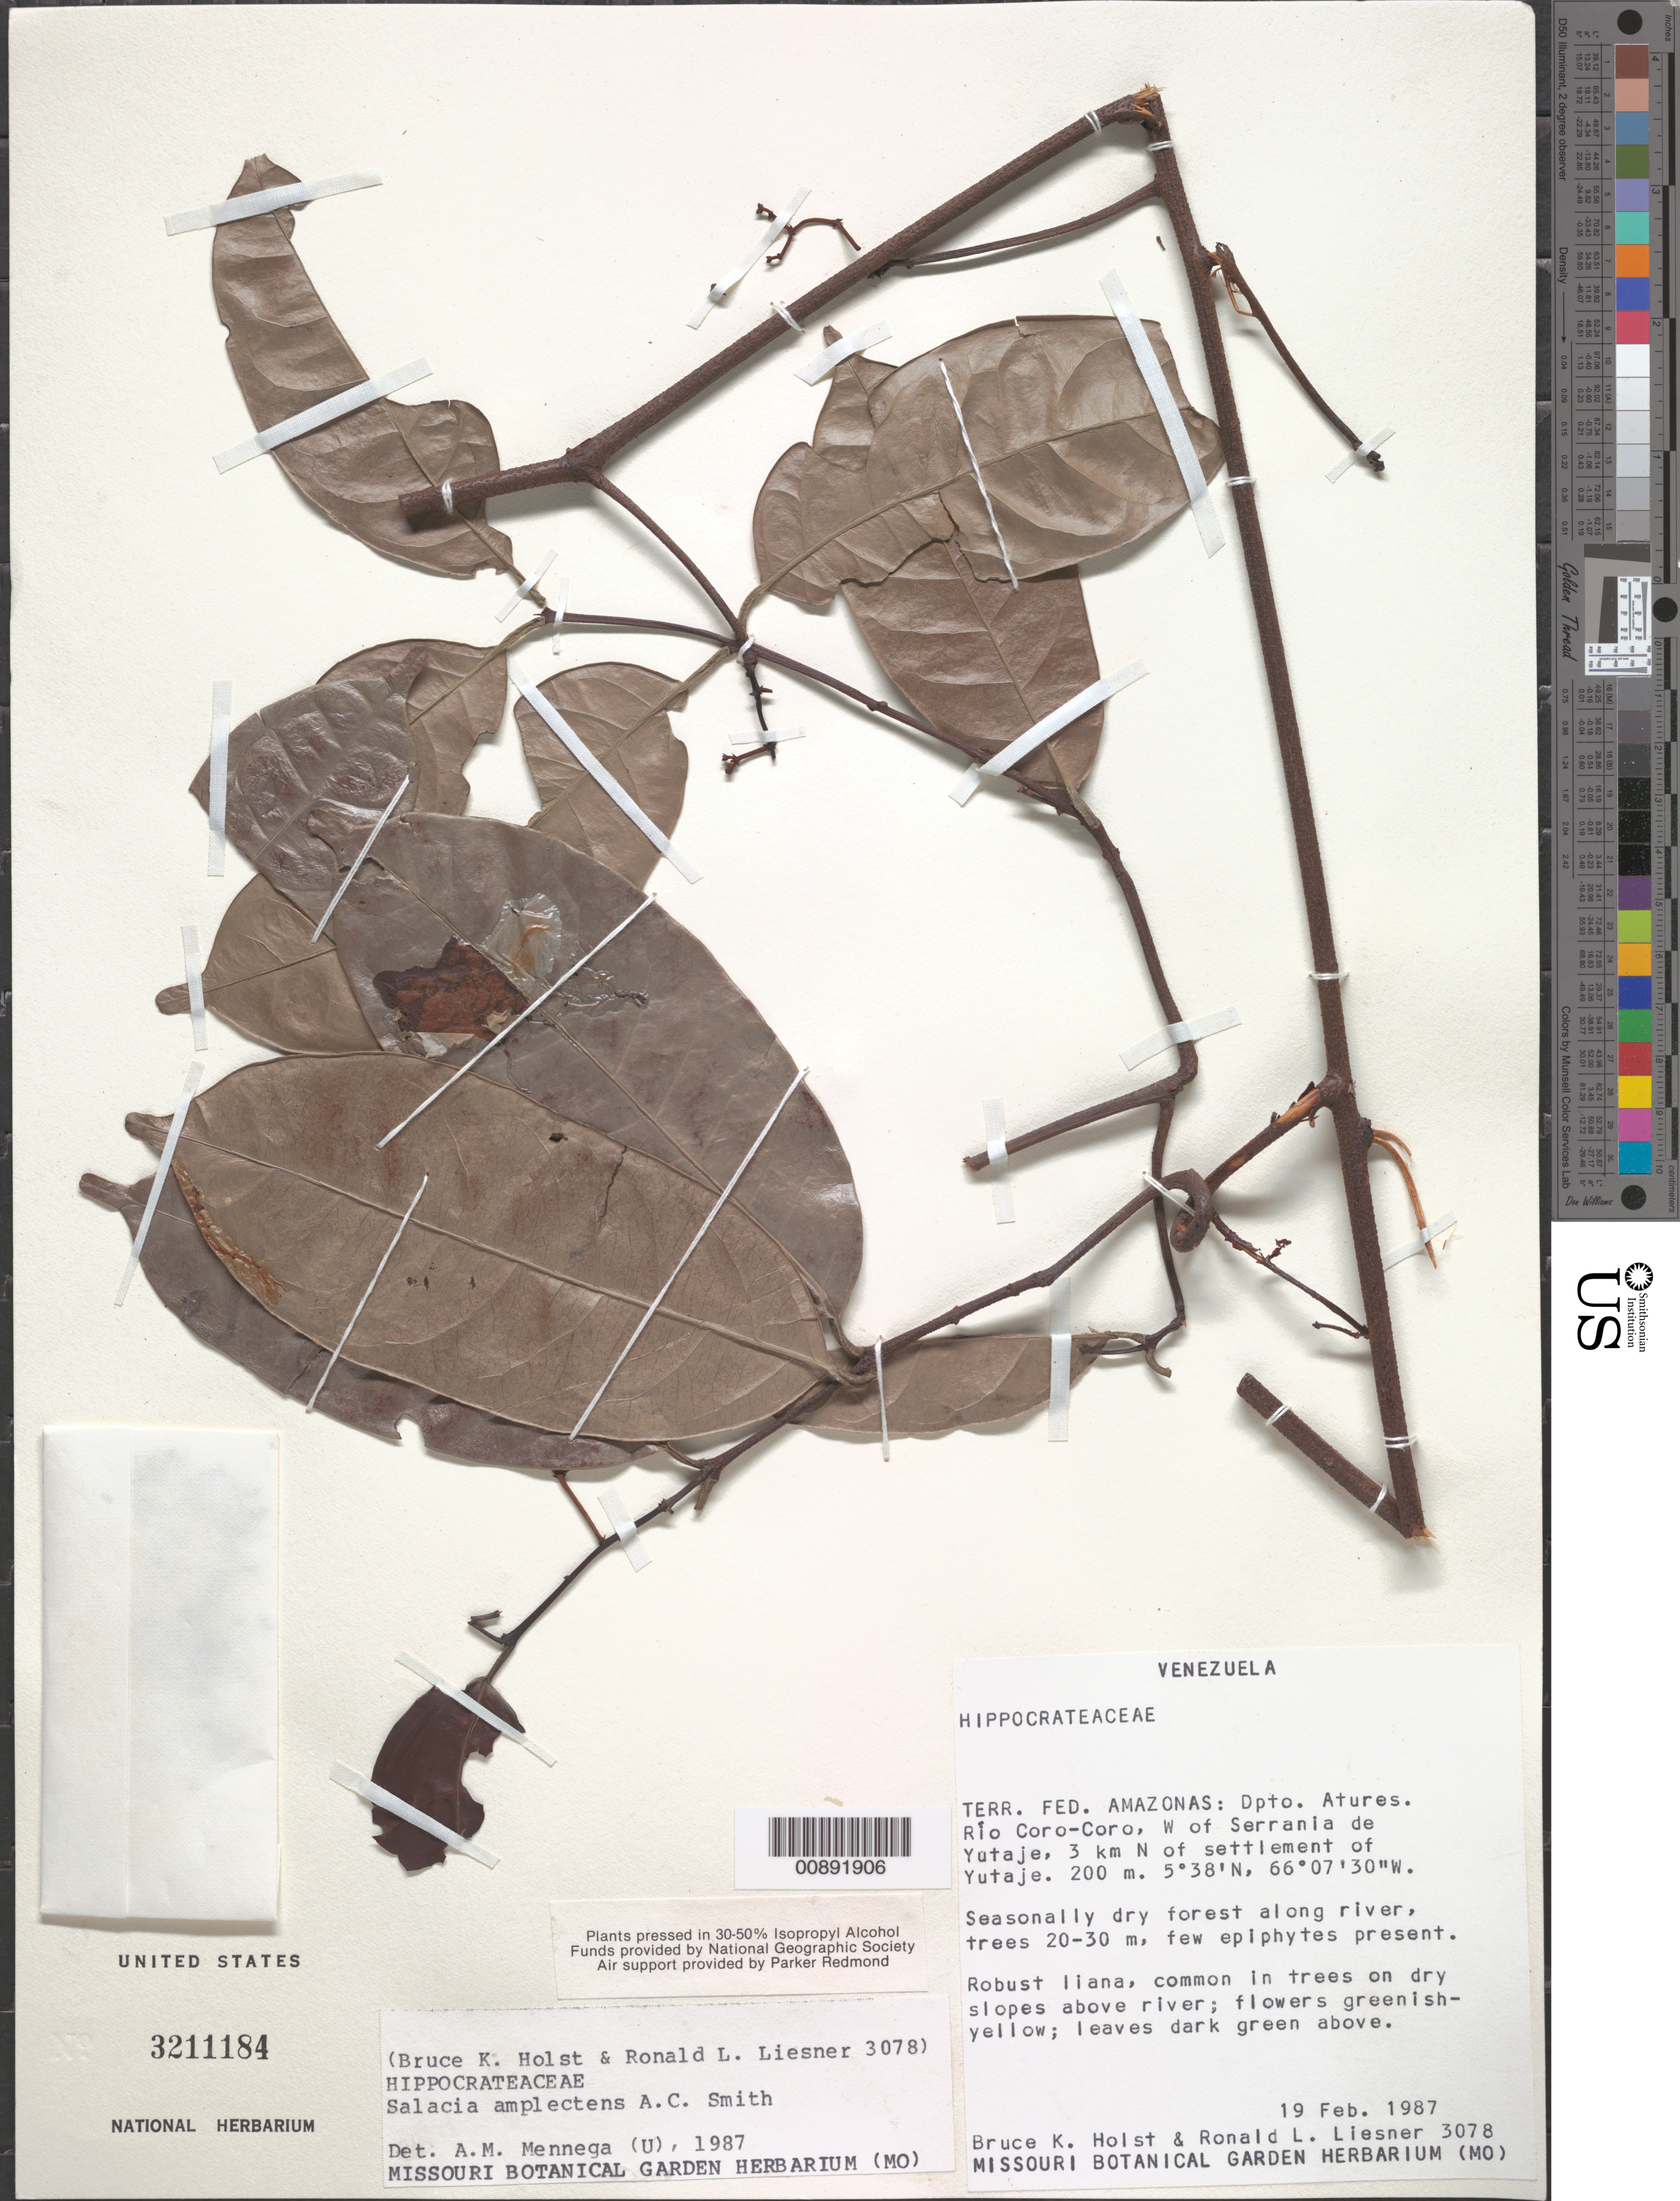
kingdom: Plantae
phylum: Tracheophyta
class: Magnoliopsida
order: Celastrales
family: Celastraceae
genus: Salacia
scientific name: Salacia amplectens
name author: A.C. Sm.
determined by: Mennega, A. M. W.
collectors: B. Holst & R. L. Liesner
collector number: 3078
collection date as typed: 19-Feb-87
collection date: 1987-02-19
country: Venezuela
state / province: Amazonas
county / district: Atures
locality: Río Coro-Coro, W of Serrania de Yutajé, 3 km N of Yutajé settlement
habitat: Seasonally dry forest along river, trees 20-30m, few epiphytes present; in trees on dry slopes above river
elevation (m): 200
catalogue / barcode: US 3211184